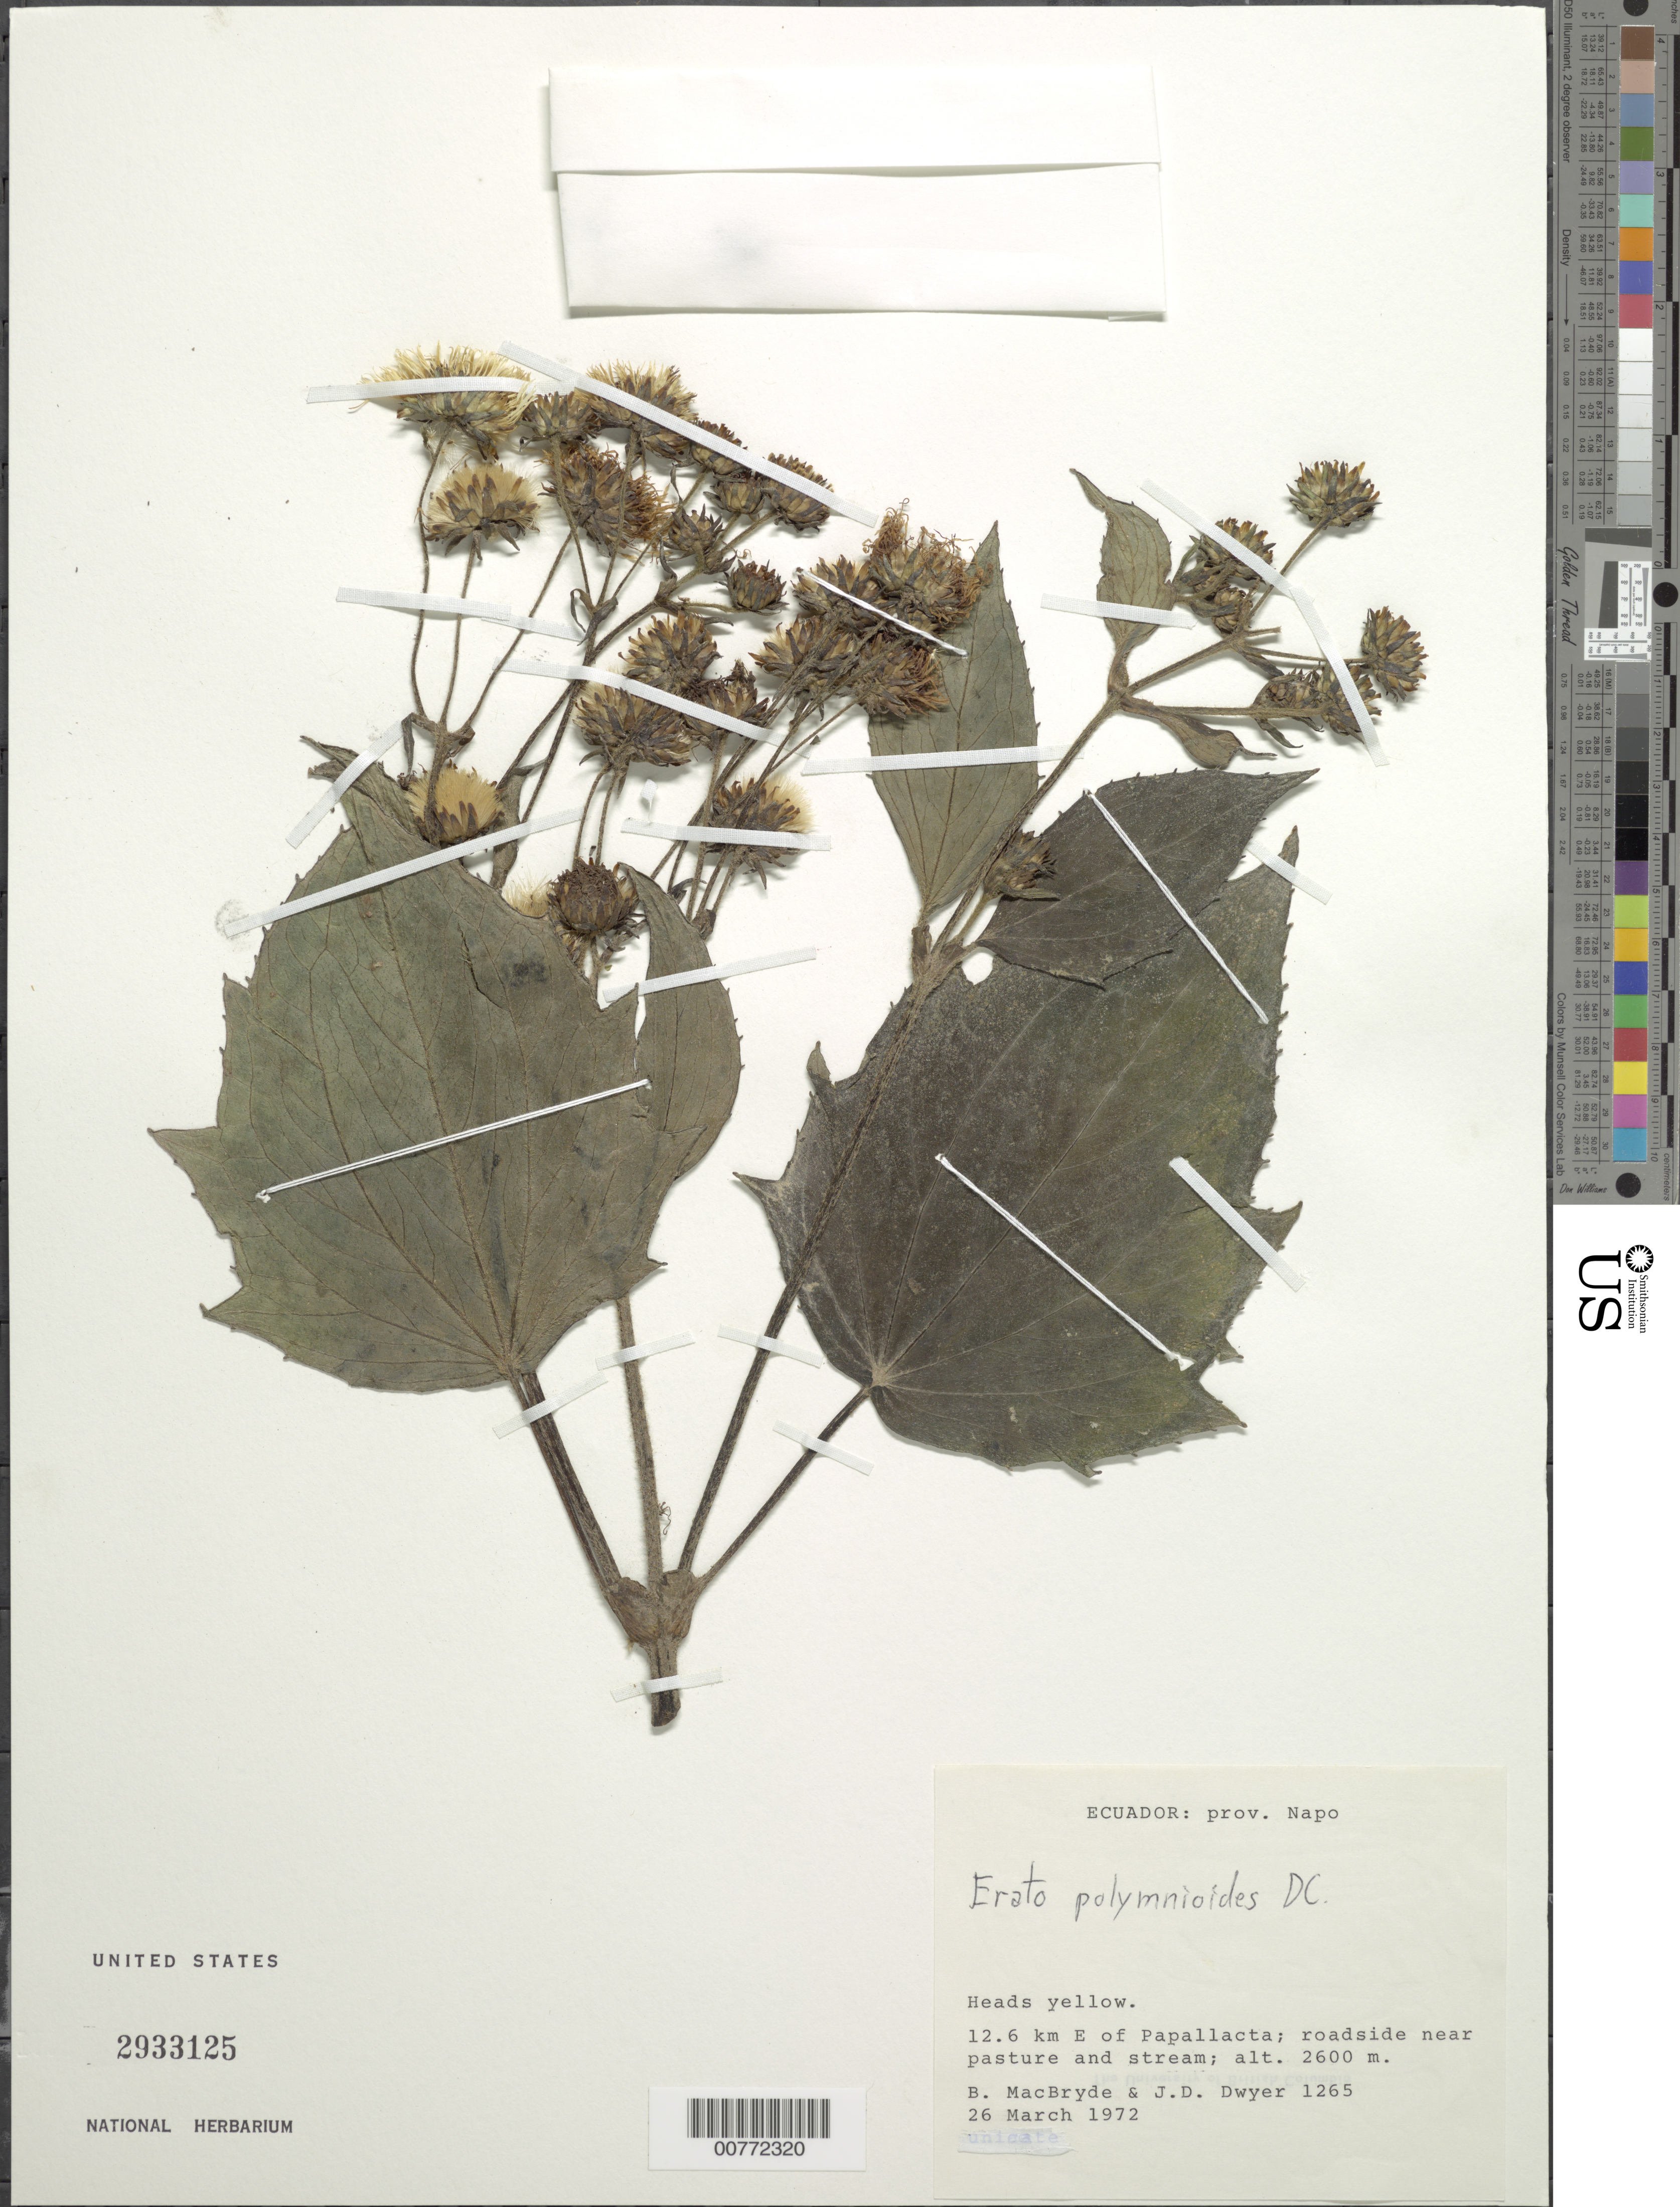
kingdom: Plantae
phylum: Tracheophyta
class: Magnoliopsida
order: Asterales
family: Asteraceae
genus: Erato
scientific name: Erato polymnioides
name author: DC.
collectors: B. MacBryde & J. D. Dwyer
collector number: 1265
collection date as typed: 26 March 1972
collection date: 1972-03-26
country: Ecuador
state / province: Napo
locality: Papallacta, 12.6 km E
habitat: Roadside, near pasture and stream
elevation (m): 2600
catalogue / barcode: US 2933125